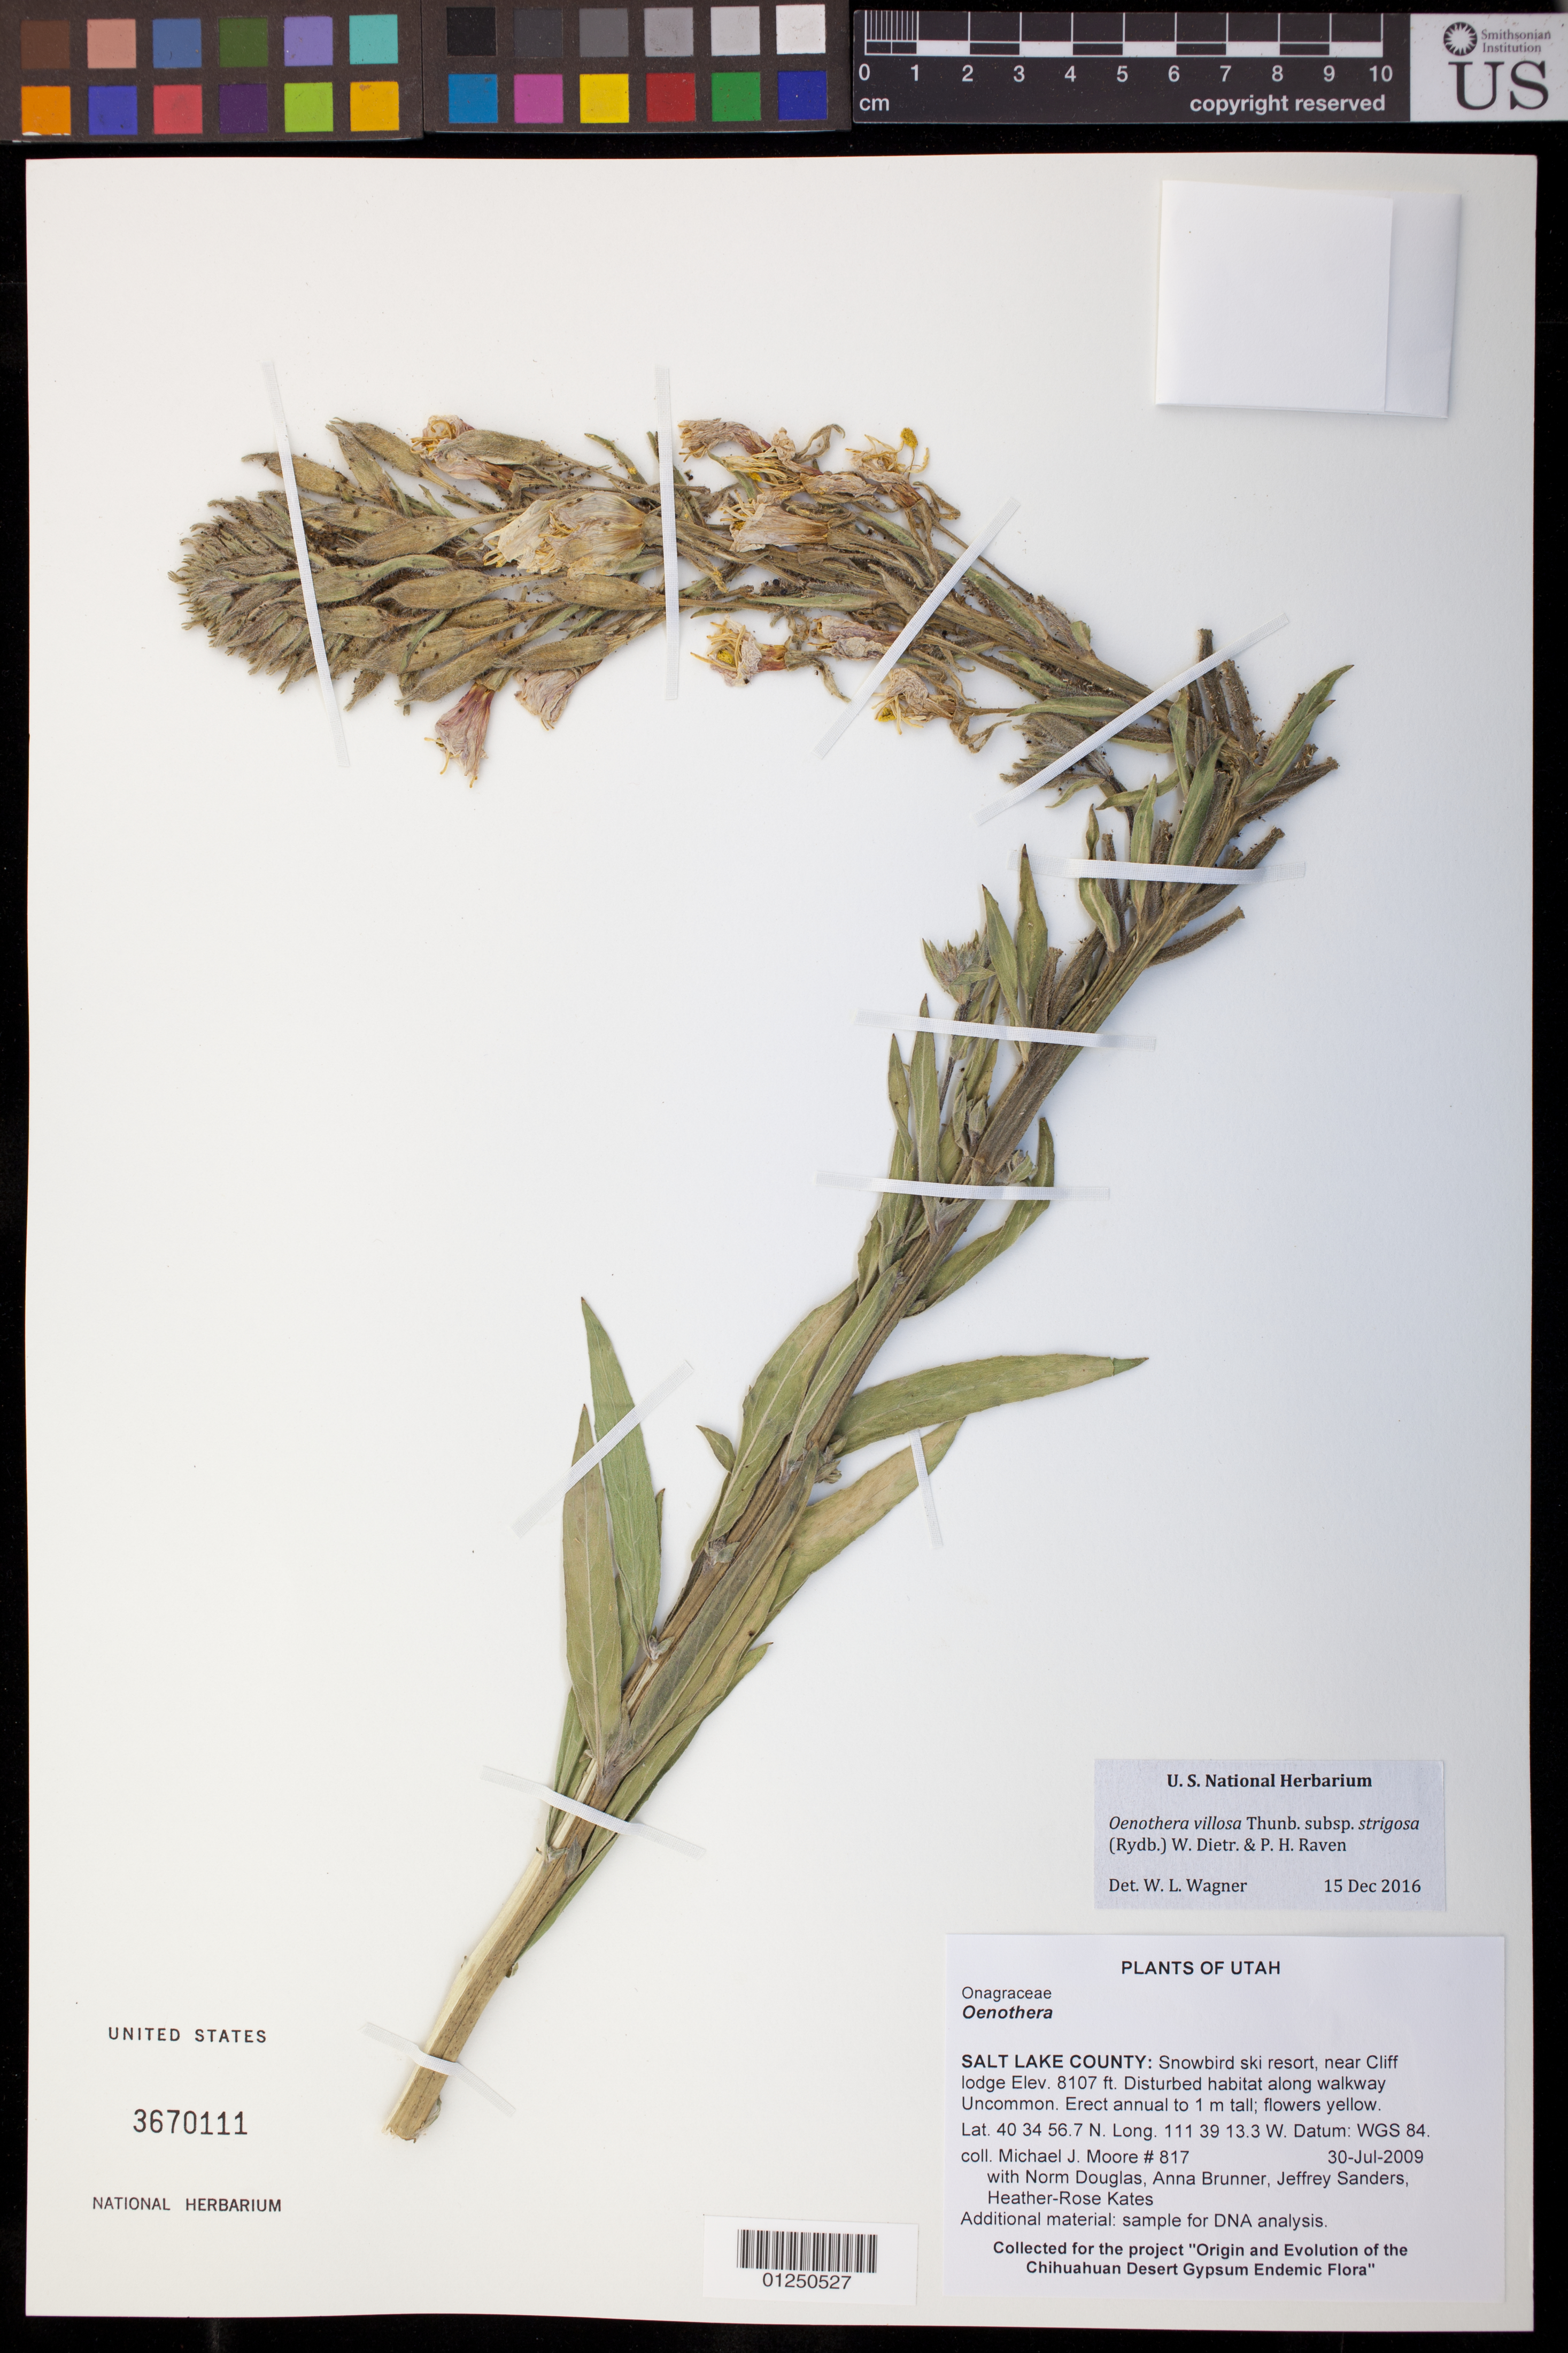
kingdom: Plantae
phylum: Tracheophyta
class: Magnoliopsida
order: Myrtales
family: Onagraceae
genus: Oenothera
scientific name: Oenothera villosa subsp. strigosa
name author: (Rydb.) W. Dietr. & P.H. Raven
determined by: Wagner, W. L., (BOT), Smithsonian Institution - National Museum of Natural History (UNITED STATES)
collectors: M. J. Moore, N. Douglas, A. Brunner, J. Sanders & H.-R. Kates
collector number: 817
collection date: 2005-07-29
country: United States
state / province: Utah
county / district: Salt Lake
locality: Snowbird ski resort, near Cliff lodge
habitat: Disturbed habitat along walkway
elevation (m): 2471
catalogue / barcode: US 3670111